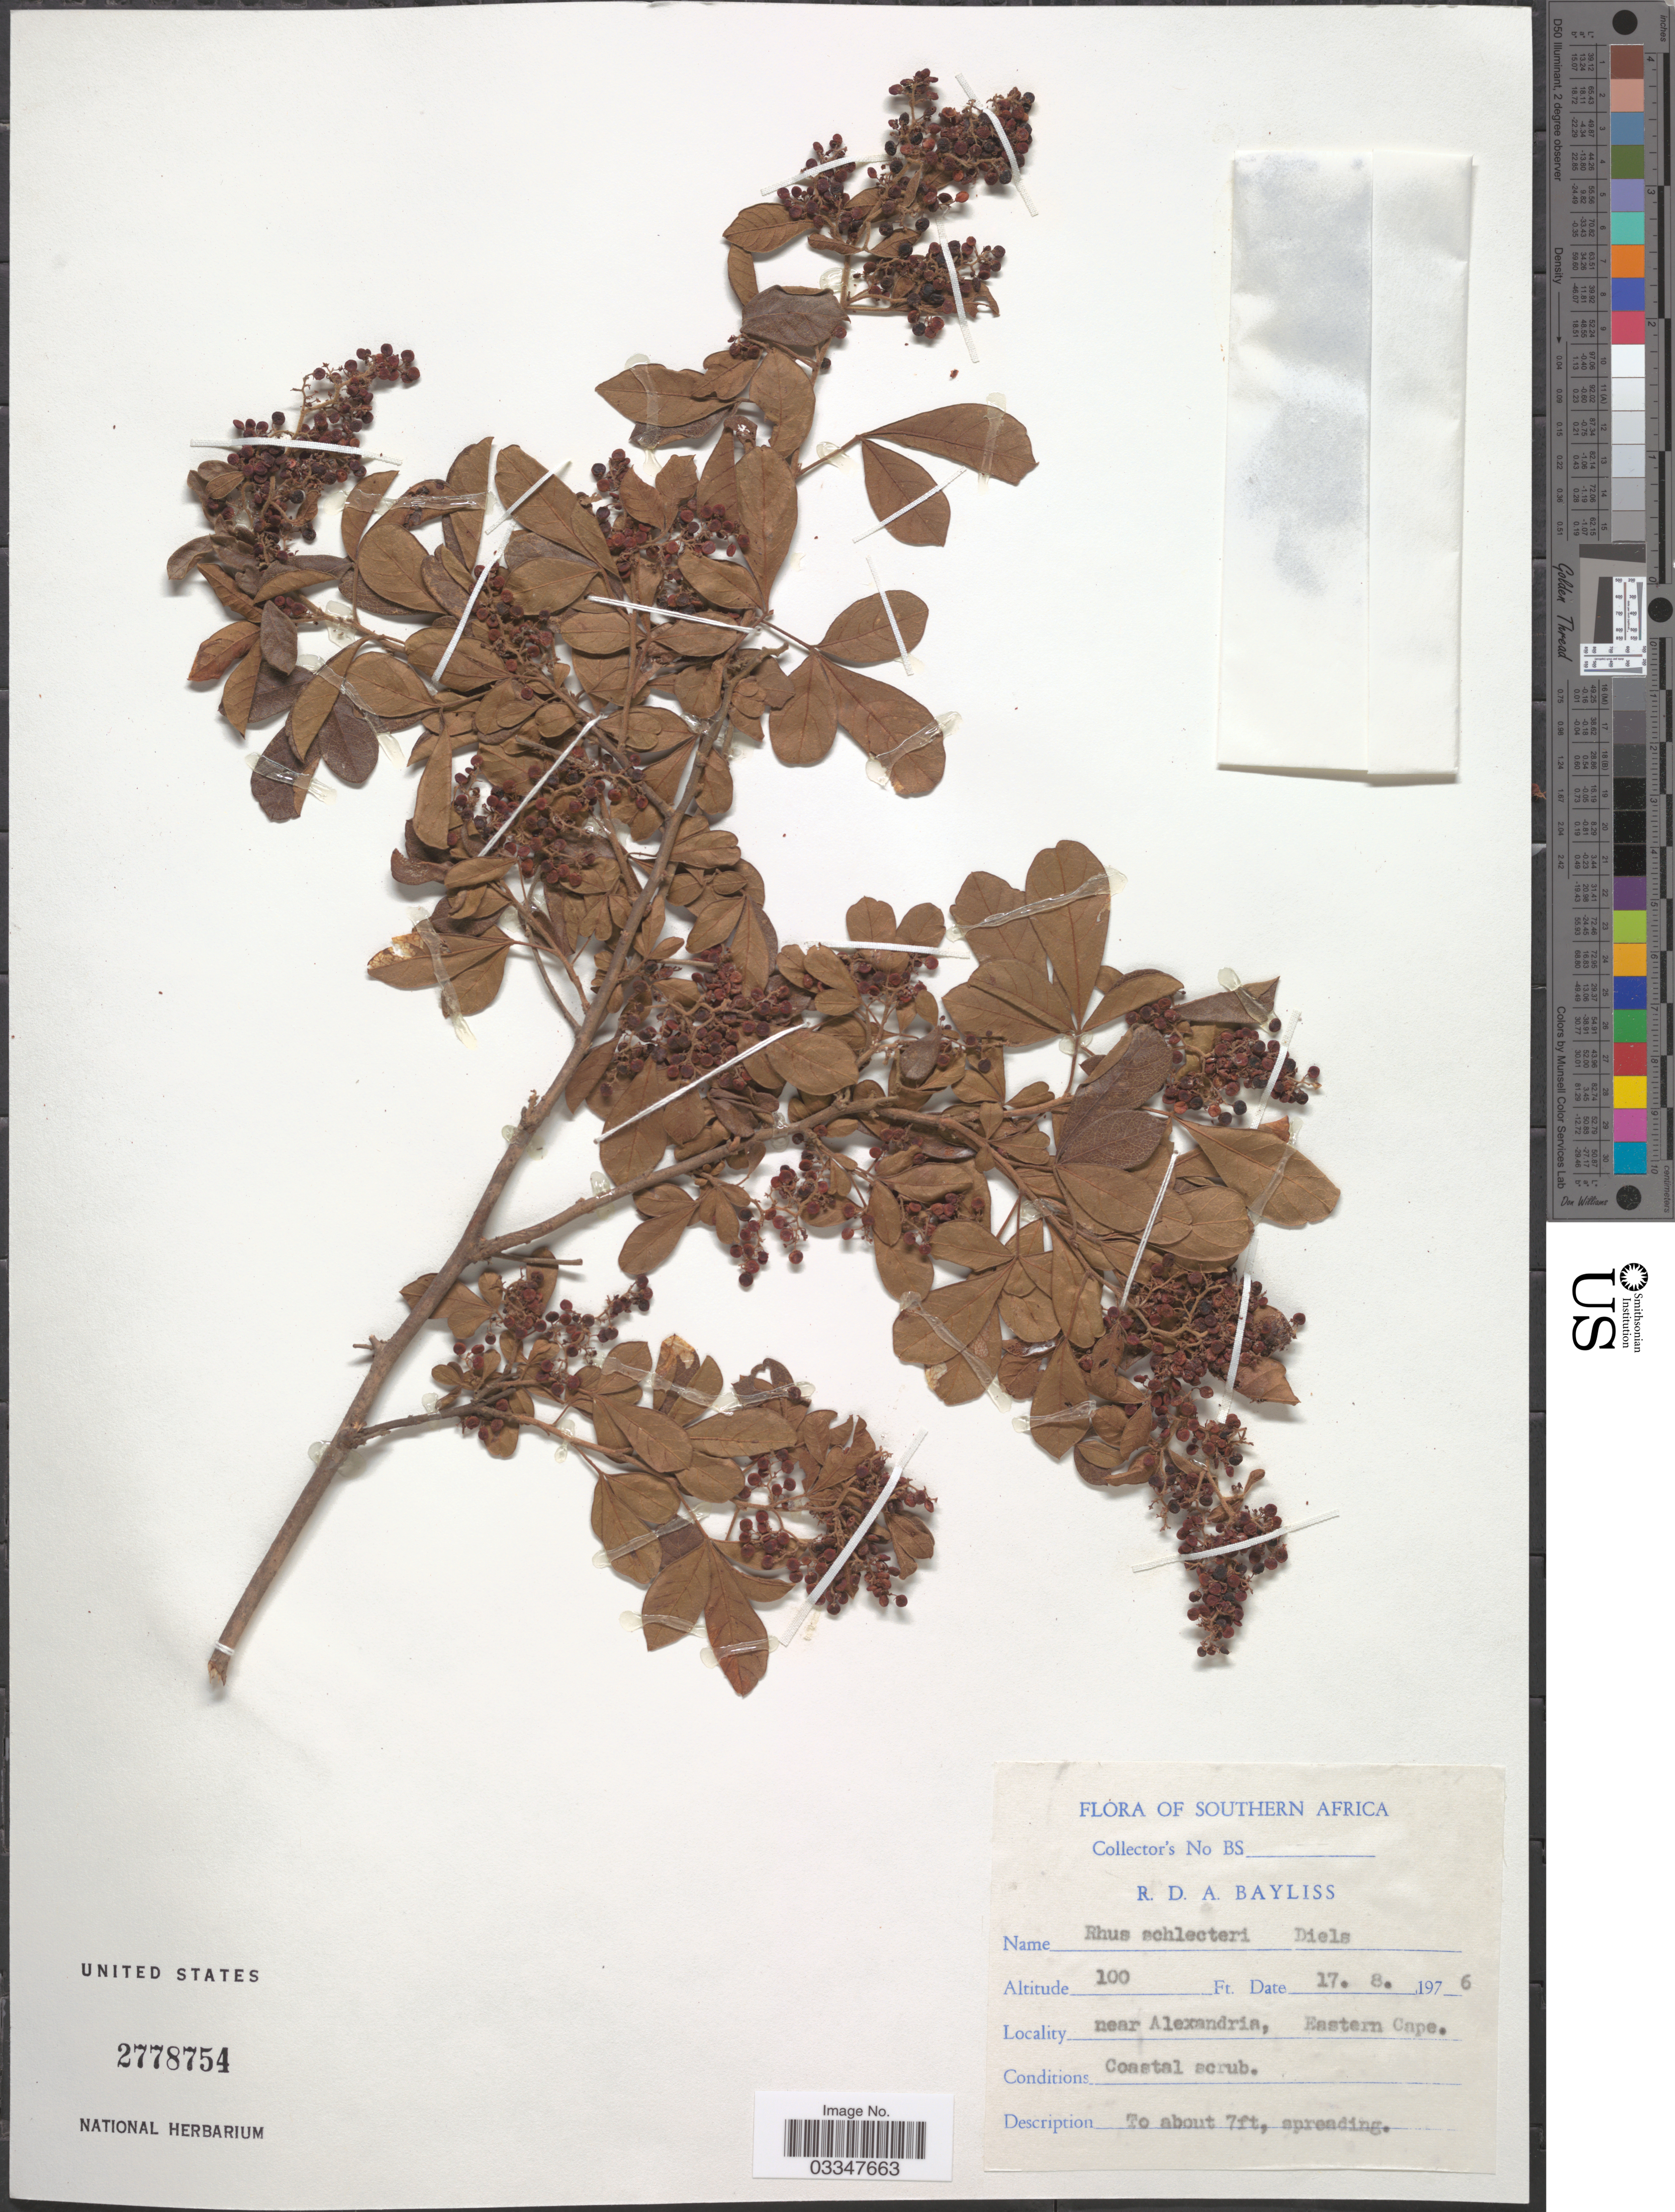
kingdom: Plantae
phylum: Tracheophyta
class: Magnoliopsida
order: Sapindales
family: Anacardiaceae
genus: Rhus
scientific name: Rhus schlechteri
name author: Diels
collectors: R. Bayliss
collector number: BS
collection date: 1976-08-17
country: South Africa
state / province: Eastern Cape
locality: Southern Africa. Near Alexandria.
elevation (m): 30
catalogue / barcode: US 2778754